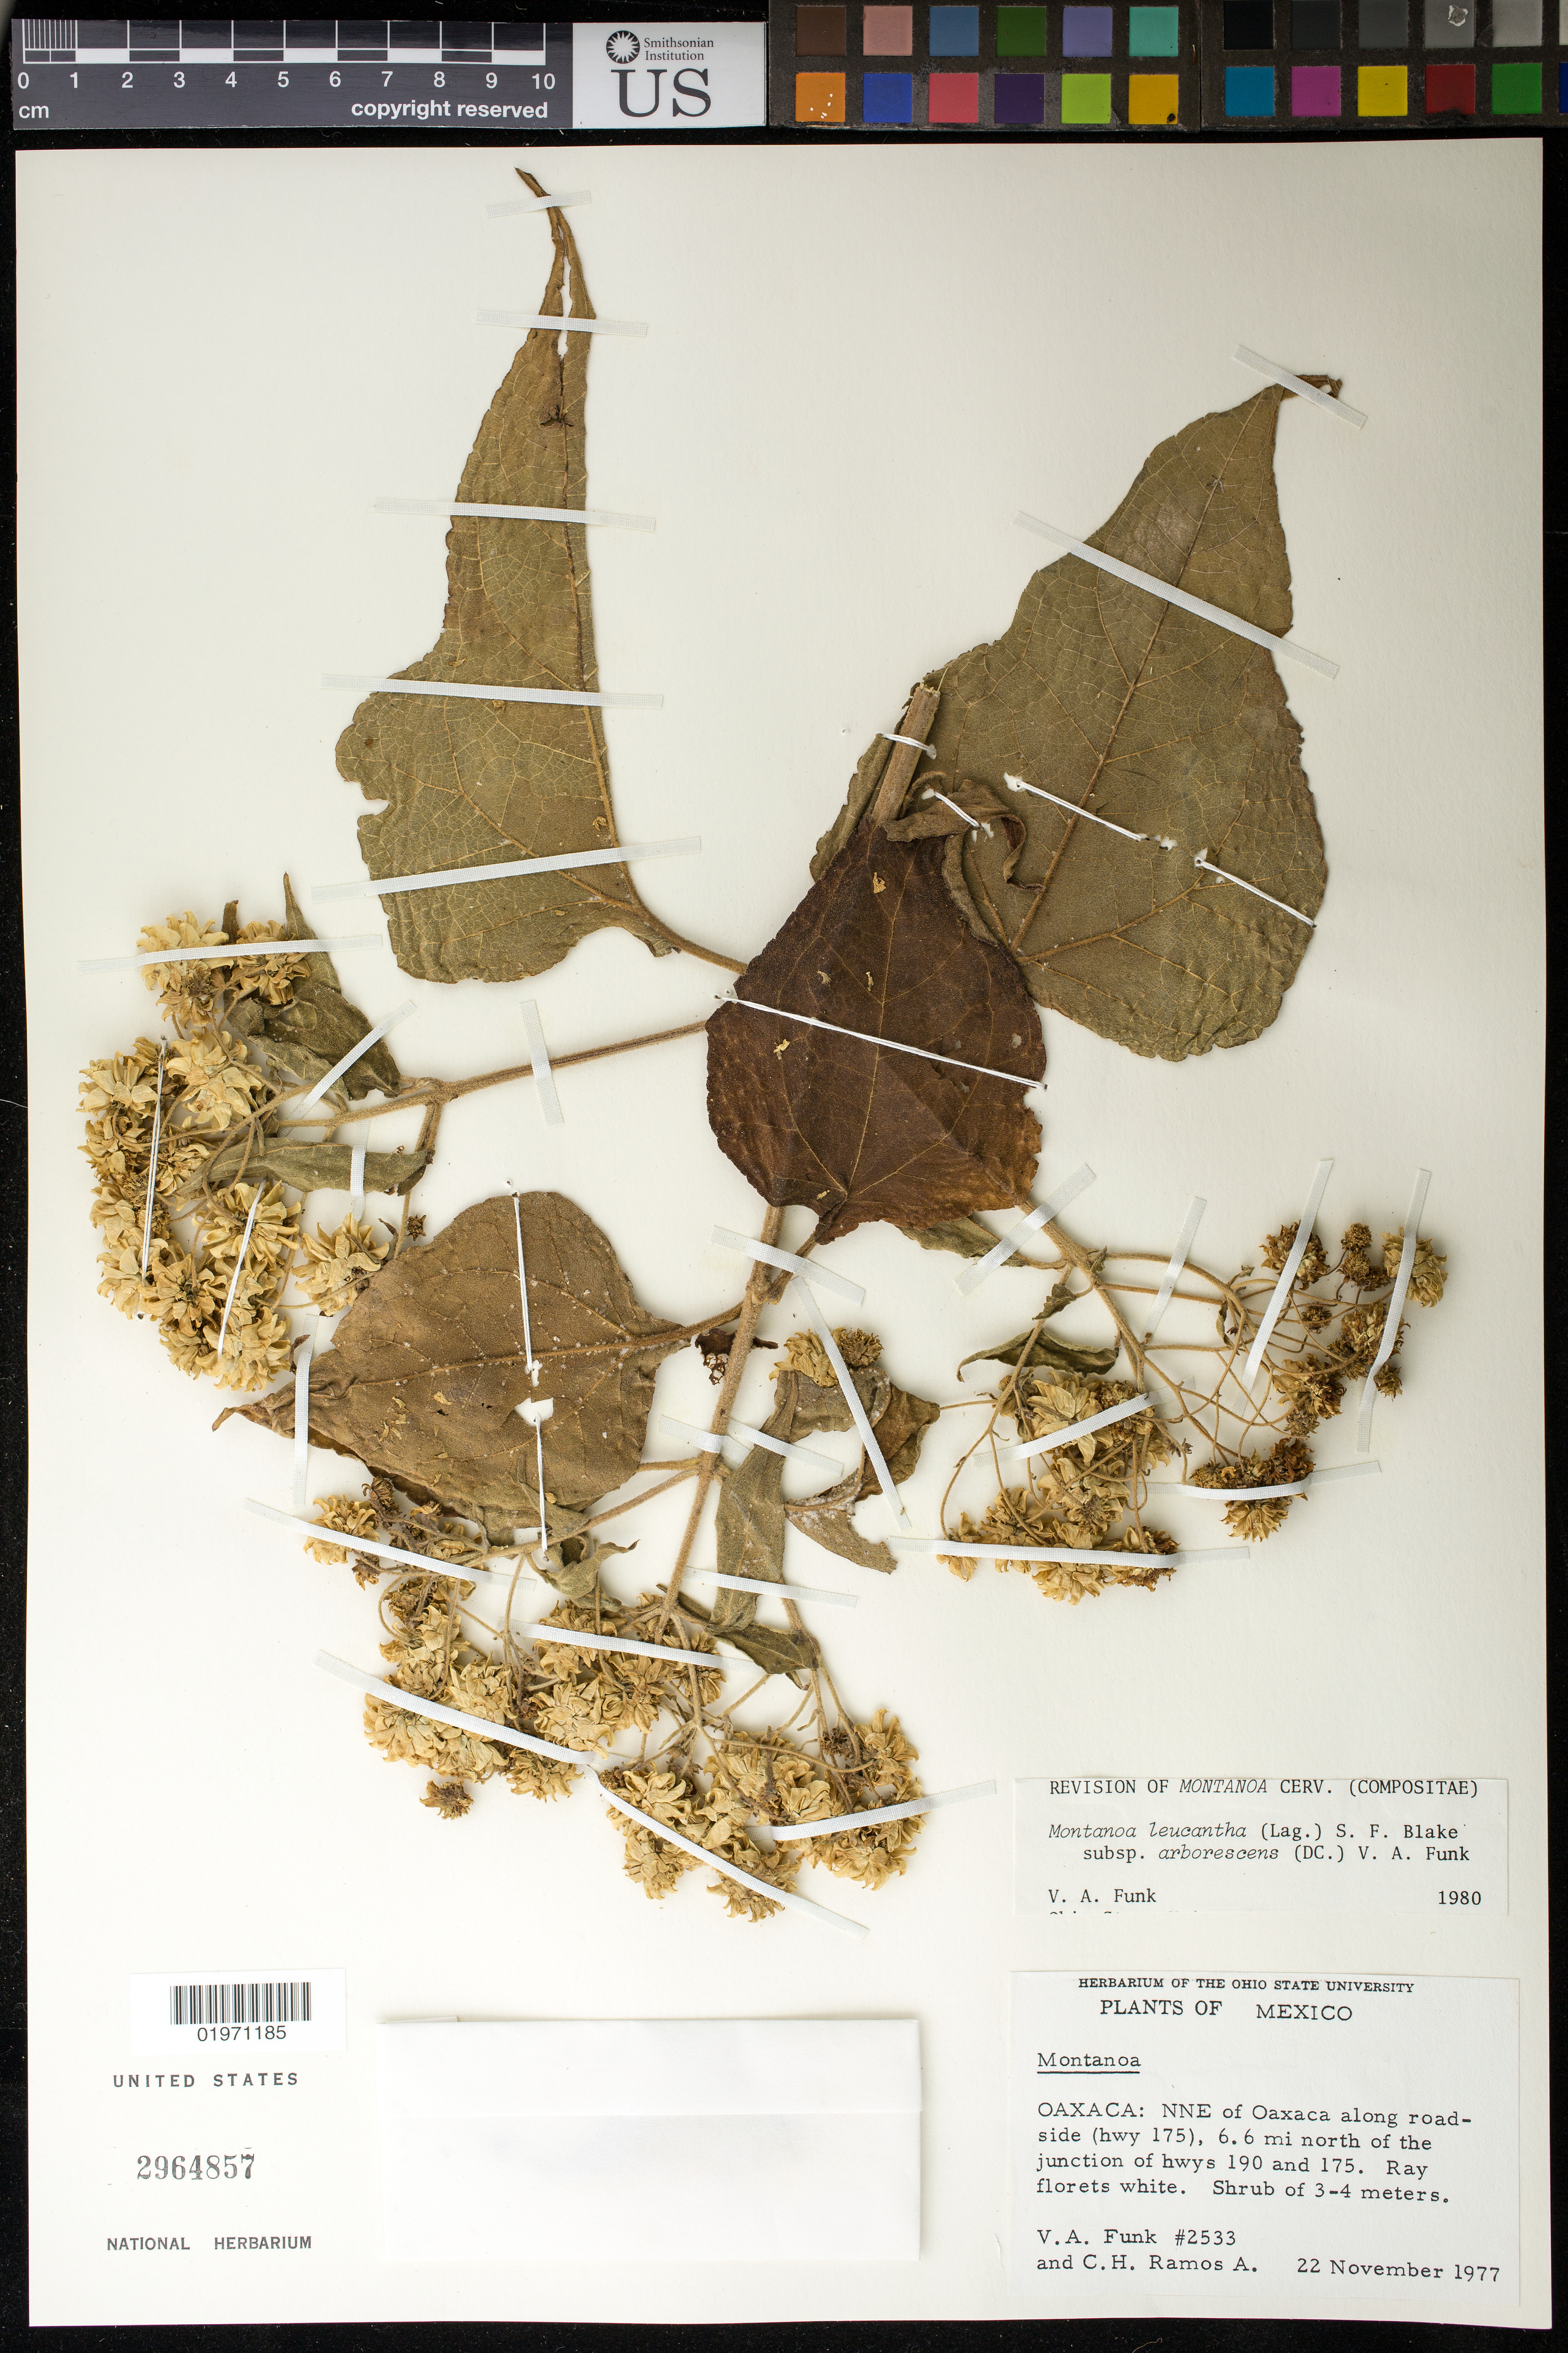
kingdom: Plantae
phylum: Tracheophyta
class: Magnoliopsida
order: Asterales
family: Asteraceae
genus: Montanoa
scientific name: Montanoa leucantha subsp. arborescens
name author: (DC.) V.A. Funk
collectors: V. Funk & C. H. Ramos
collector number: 2533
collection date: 1977-11-22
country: Mexico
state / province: Oaxaca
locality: NNE of Oaxaca along roadside (hwy 175), 6.6 mi north of the junction of hwys 190 and 175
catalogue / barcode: US 2964857